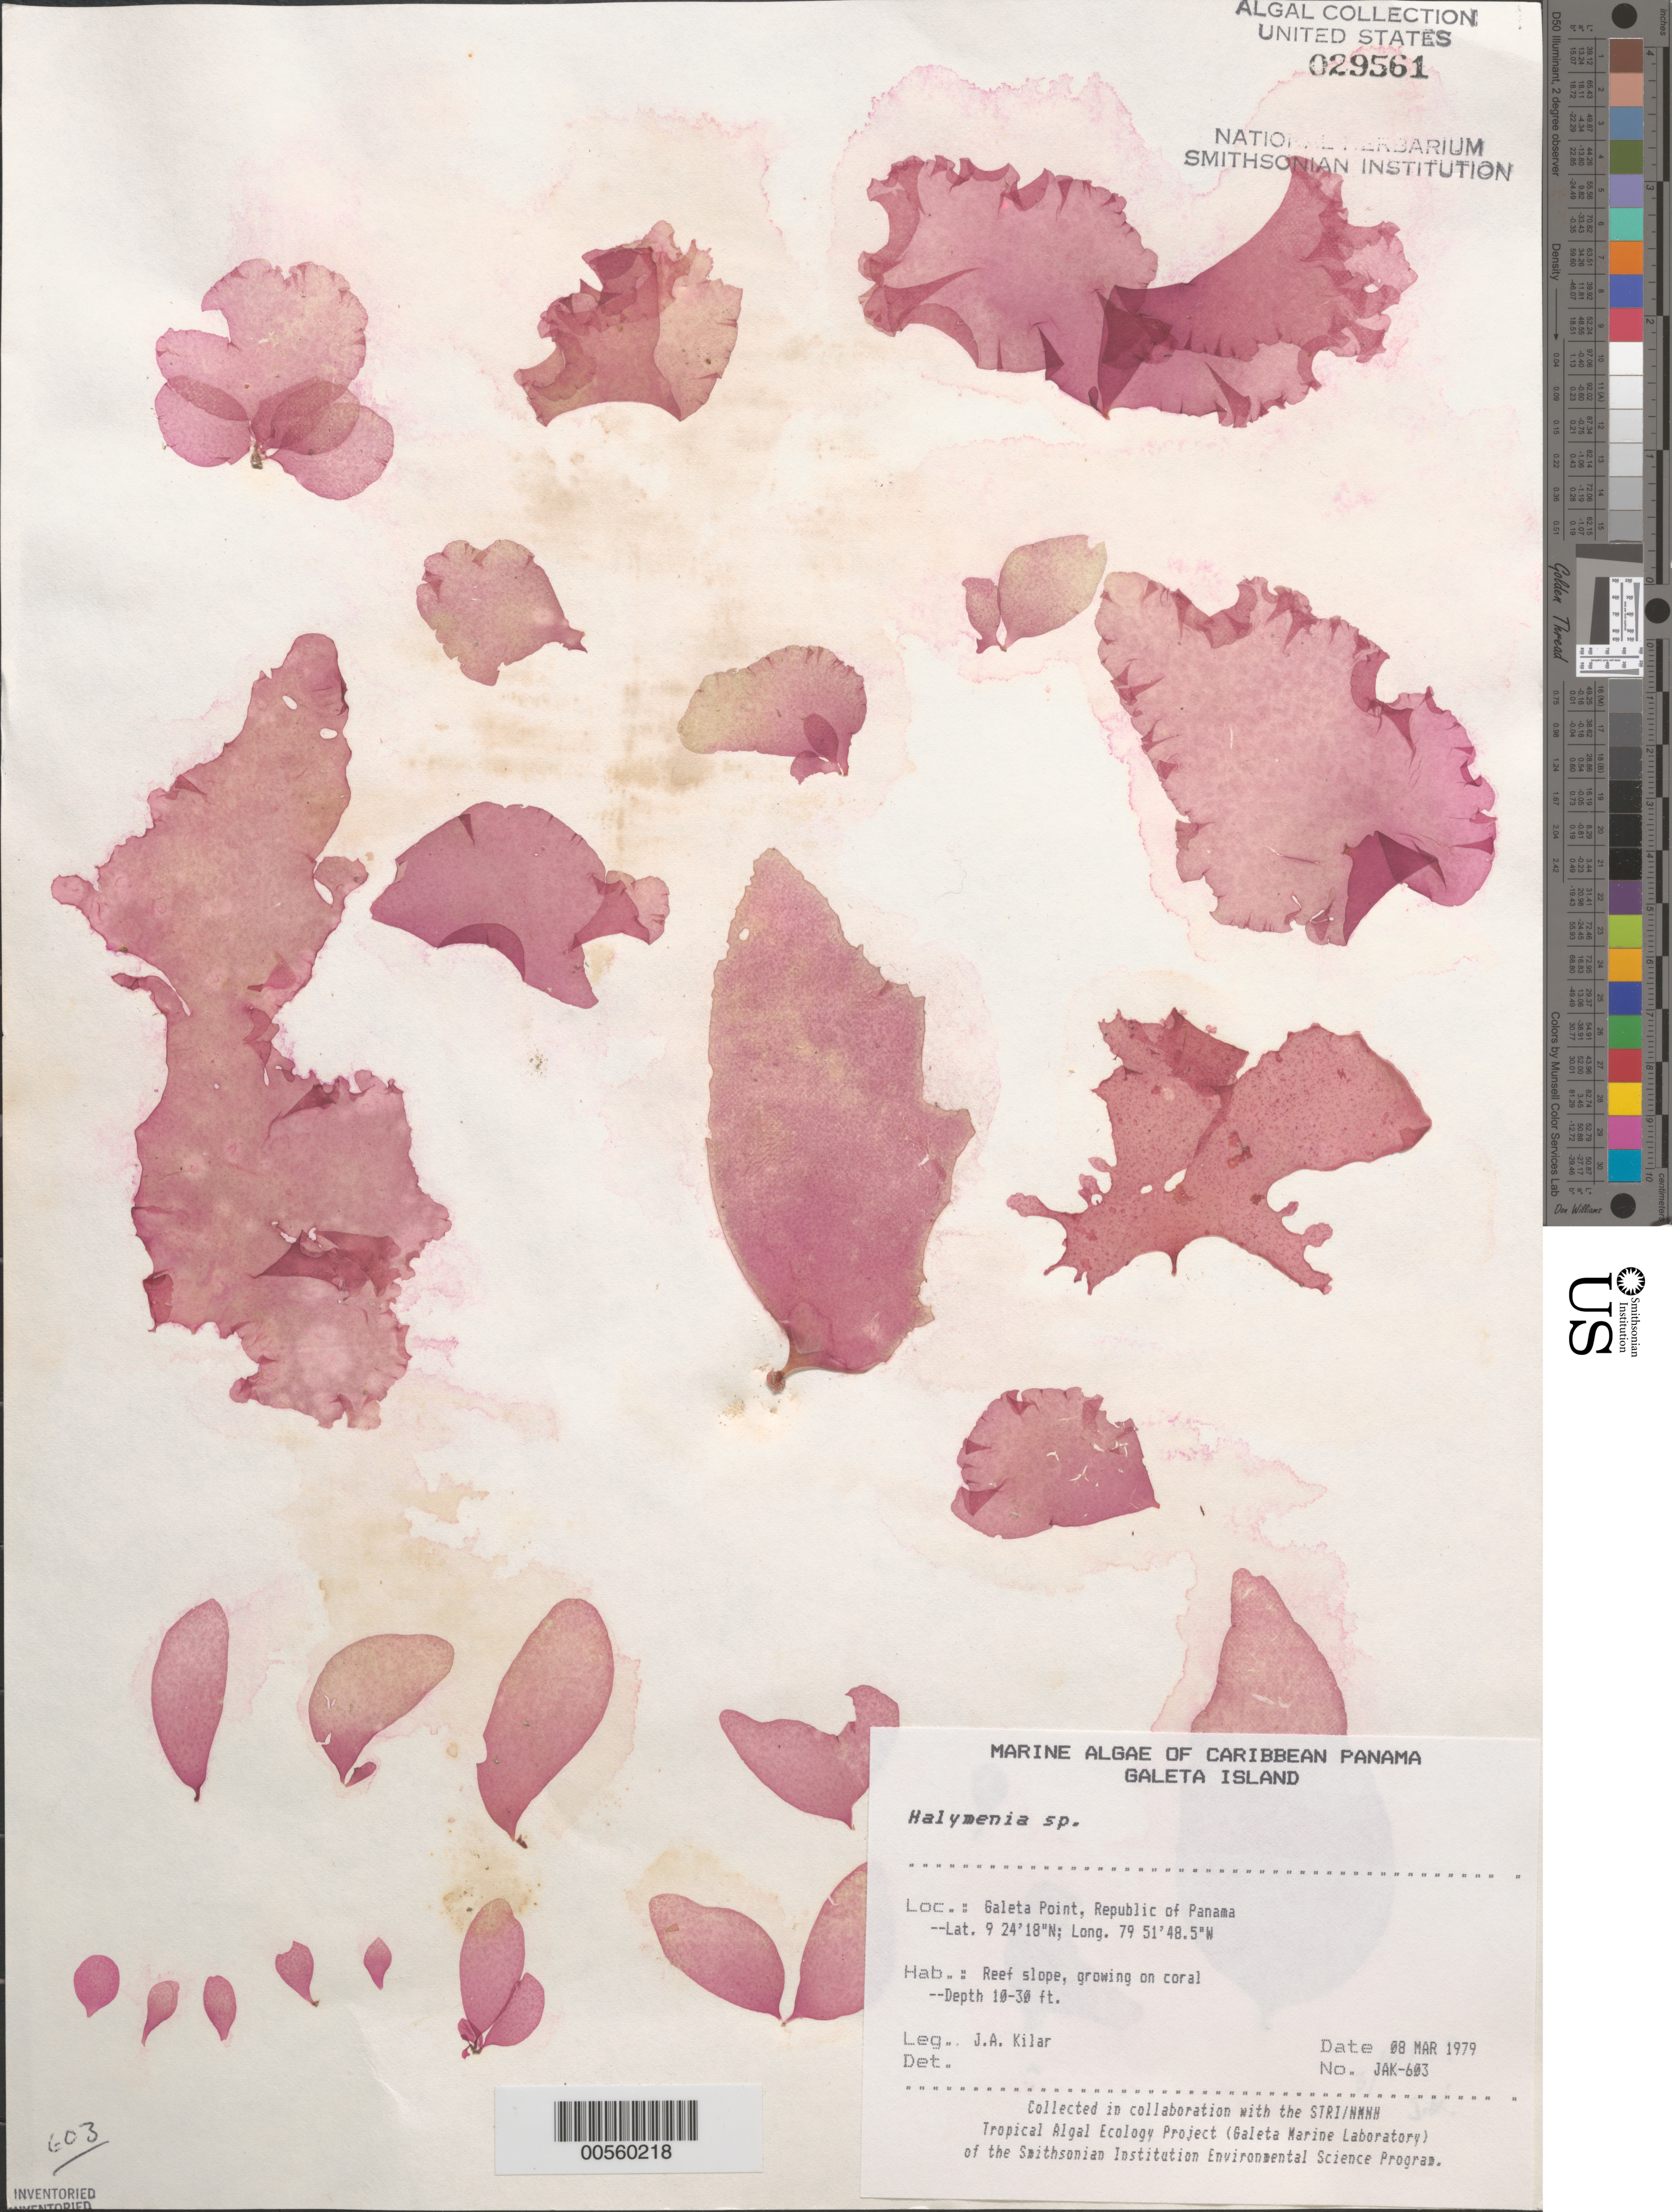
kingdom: Plantae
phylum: Rhodophyta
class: Florideophyceae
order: Halymeniales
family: Halymeniaceae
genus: Halymenia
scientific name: Halymenia sp.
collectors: J. A. Kilar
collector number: JAK-603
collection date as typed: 08 Mar 1979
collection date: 1979-03-08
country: Panama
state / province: Colón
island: Galeta Island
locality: Galeta Point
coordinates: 9 24' 18" N, 79 51' 48.5" W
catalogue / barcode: US 29561